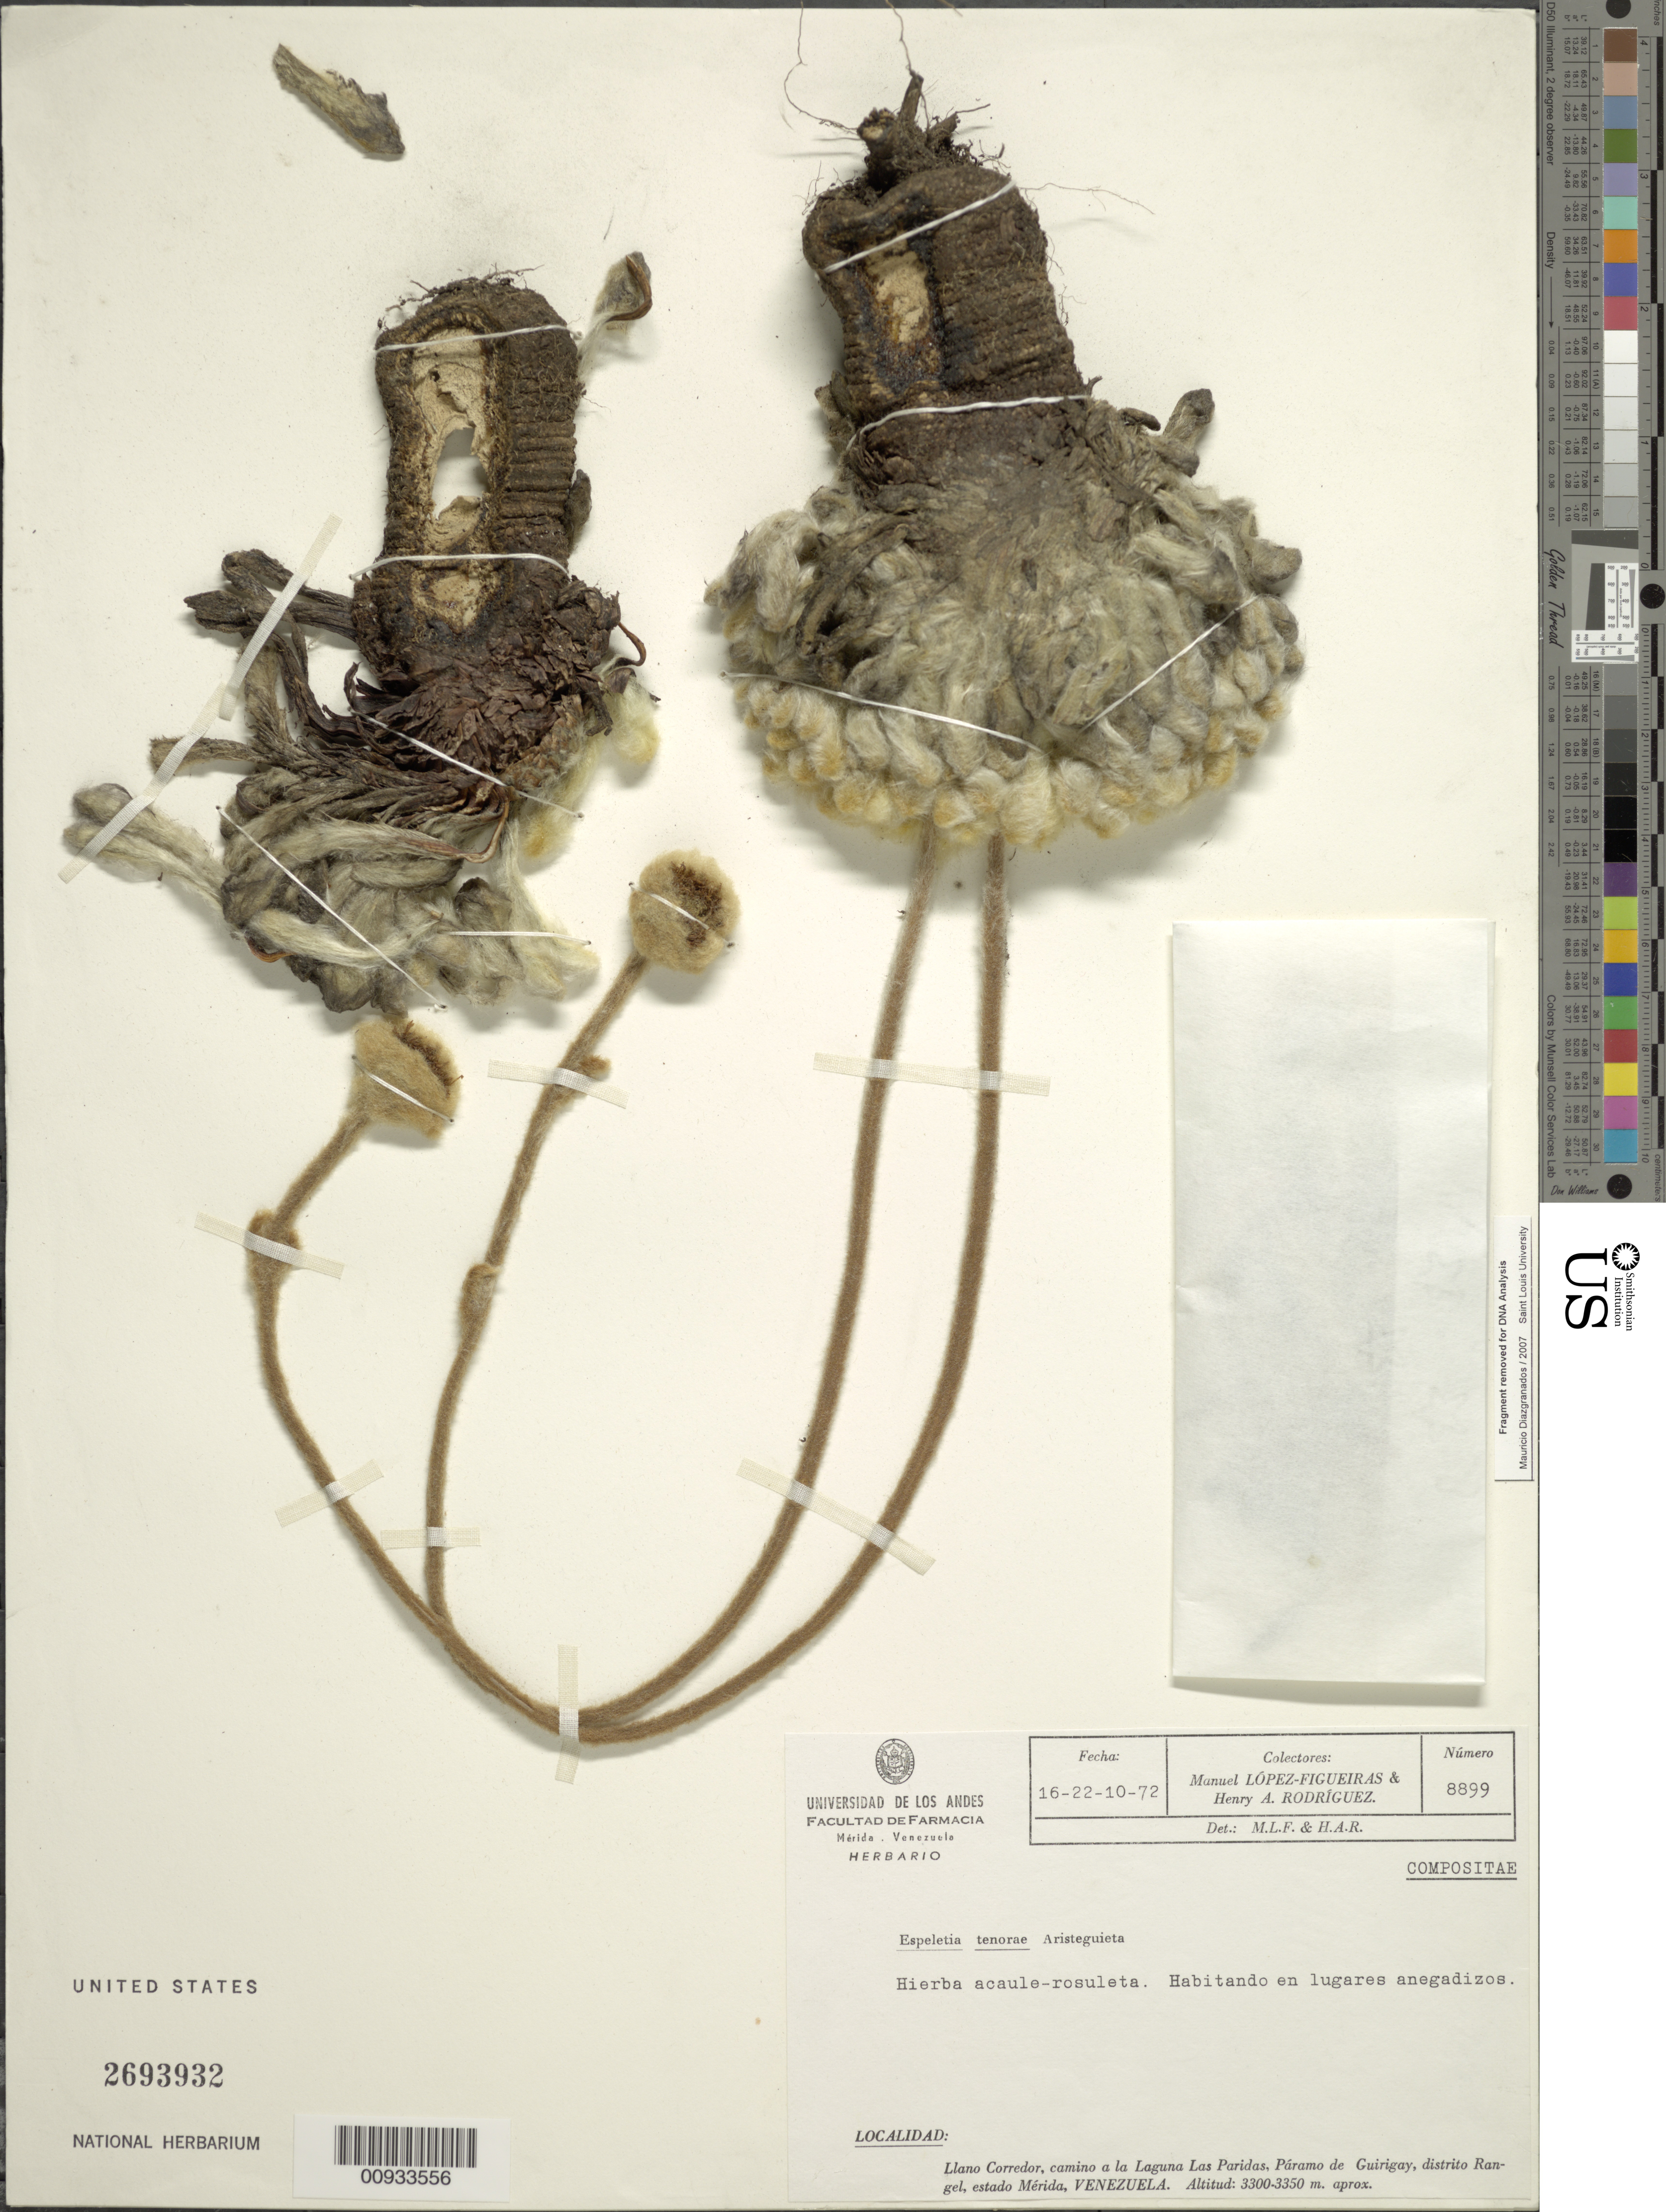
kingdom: Plantae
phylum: Tracheophyta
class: Magnoliopsida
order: Asterales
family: Asteraceae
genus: Espeletia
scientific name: Espeletia tenorae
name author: Aristeg.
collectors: M. López Figueiras & H. A. Rodriguez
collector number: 8899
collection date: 1972-10-16/1972-10-22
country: Venezuela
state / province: Mérida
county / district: Rangel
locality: Páramo de Guirigay. Llano Corredor, camino a la Laguna Las Paridas.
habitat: Habitando en lugares anegadizos.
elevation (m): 3300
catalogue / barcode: US 2693932